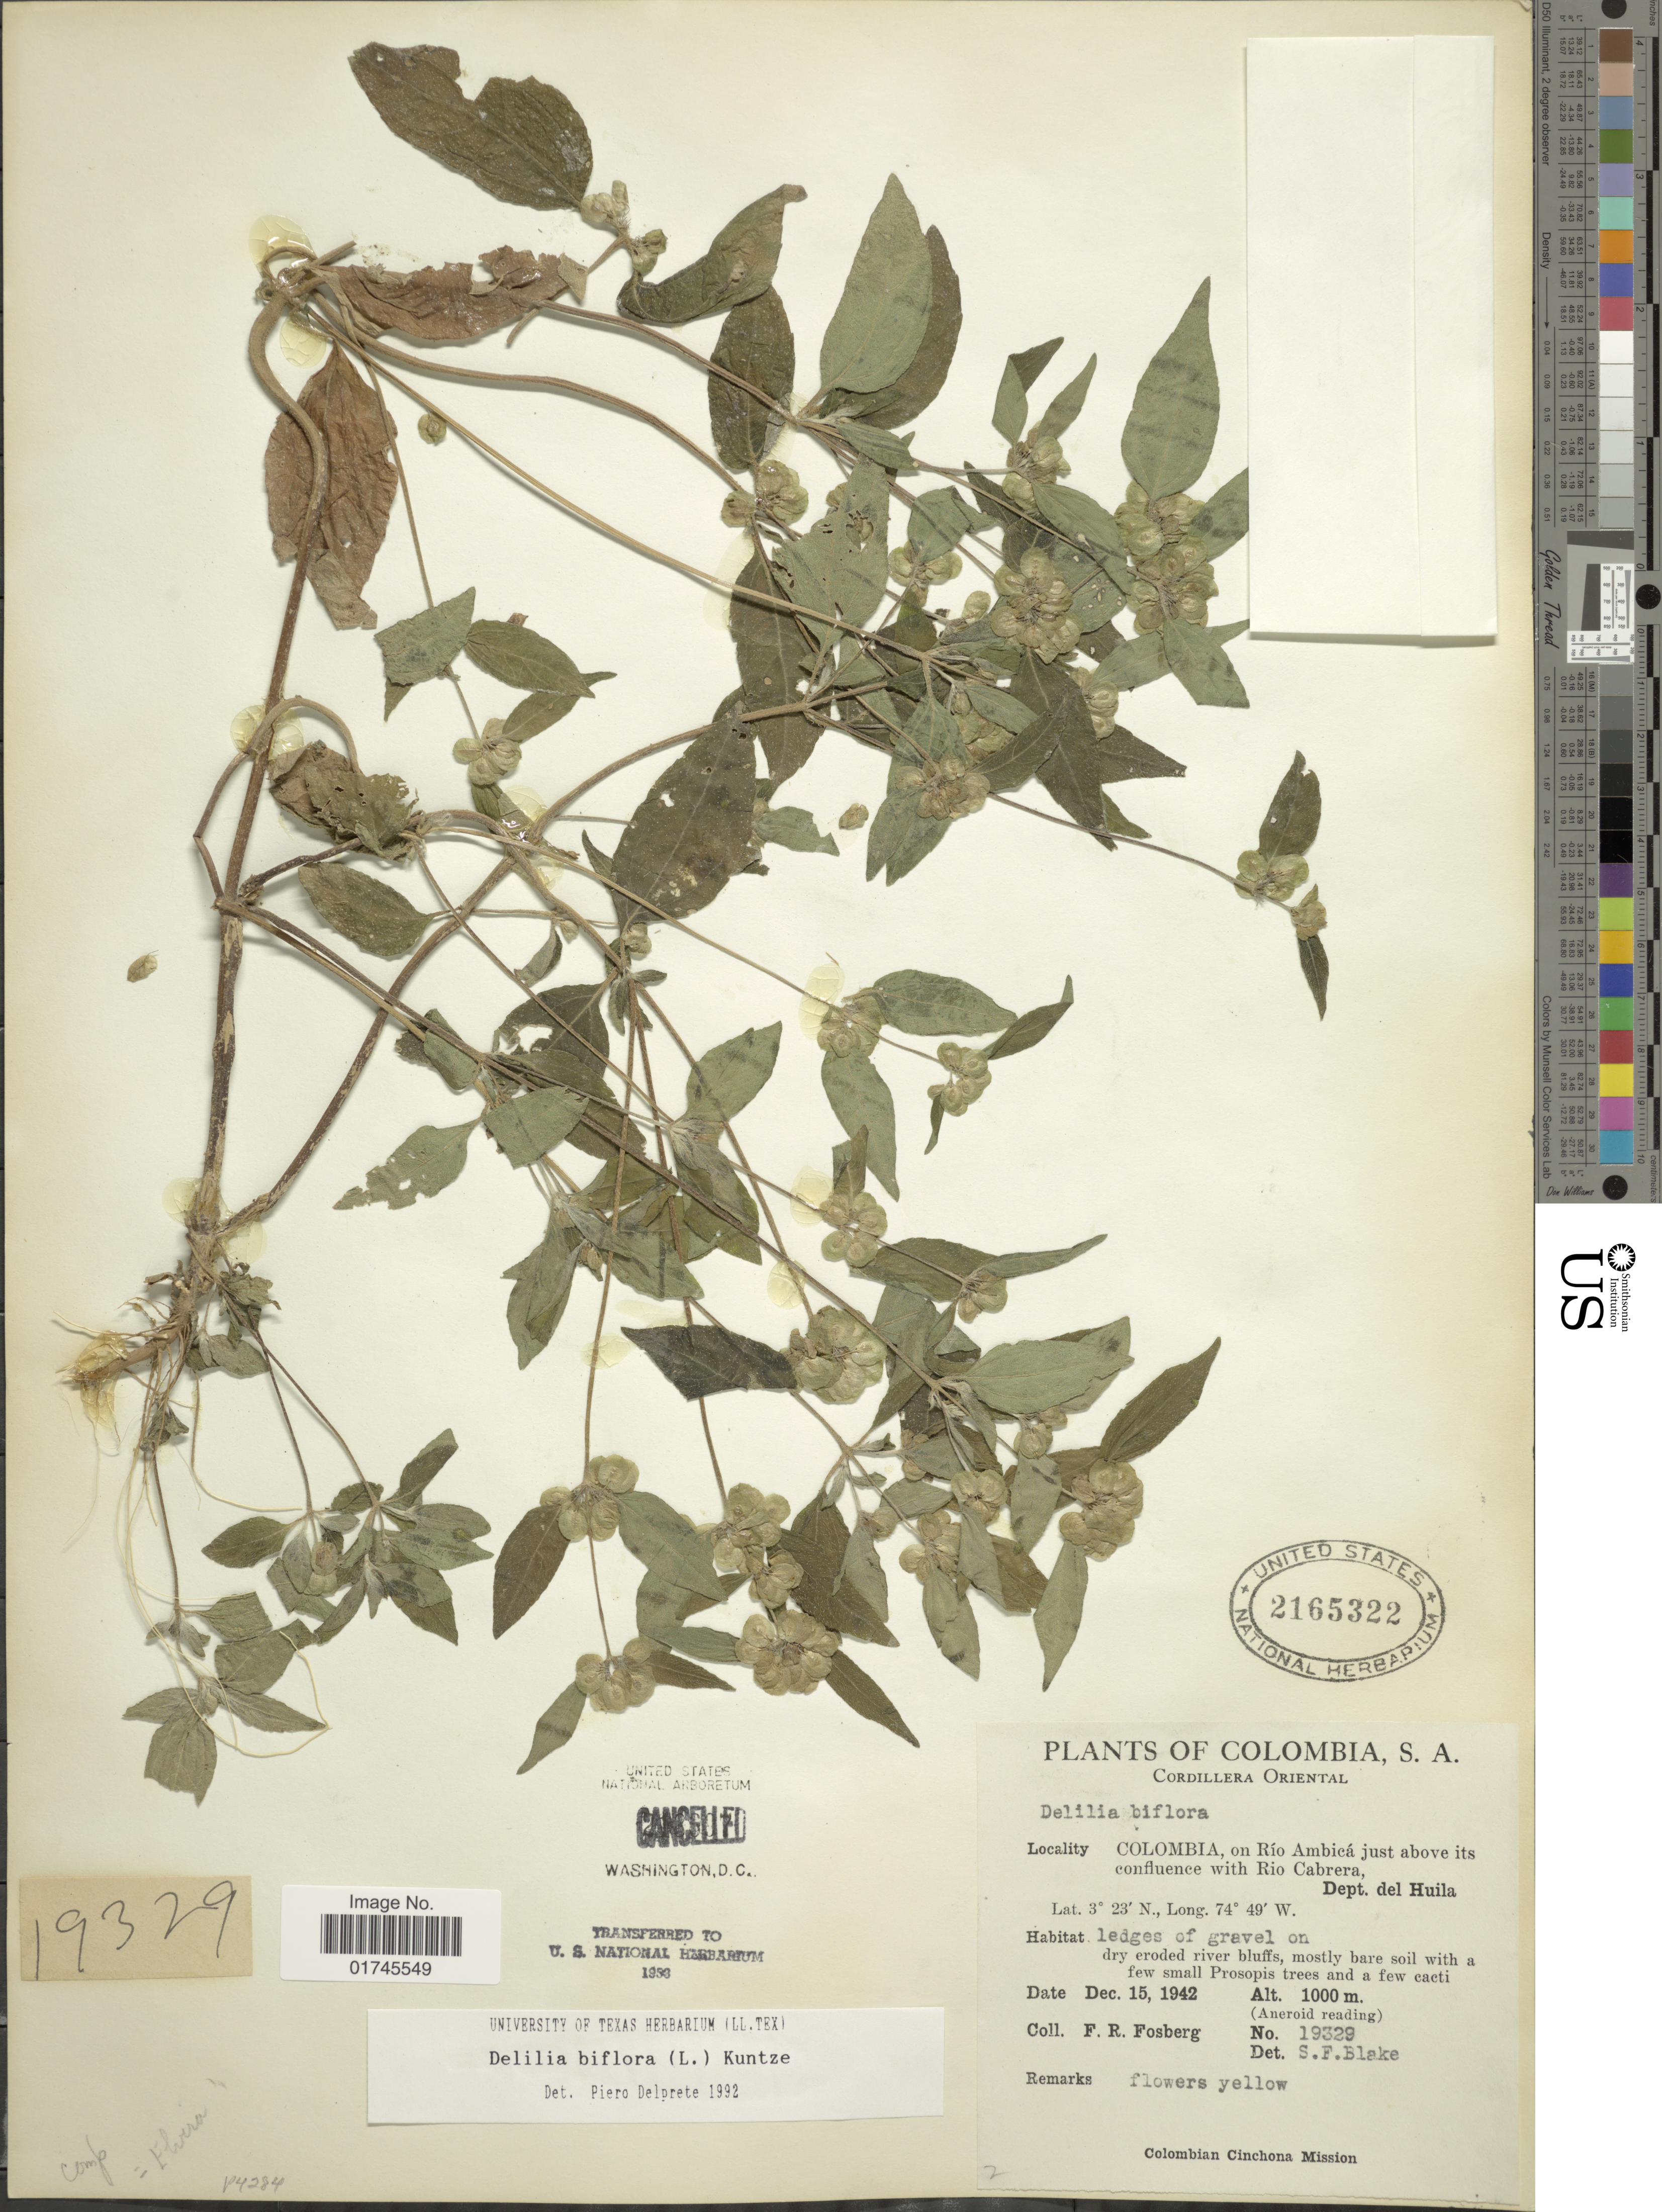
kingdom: Plantae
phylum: Tracheophyta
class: Magnoliopsida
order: Asterales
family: Asteraceae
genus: Delilia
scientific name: Delilia biflora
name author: (L.) Kuntze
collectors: F. R. Fosberg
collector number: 19329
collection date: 1942-12-15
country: Colombia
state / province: Huila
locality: Cordillera Oriental, Colombia, on Río Ambicá just above its confluence with Rio Cabrera, Dept del Huila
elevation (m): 1000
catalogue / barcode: US 2165322